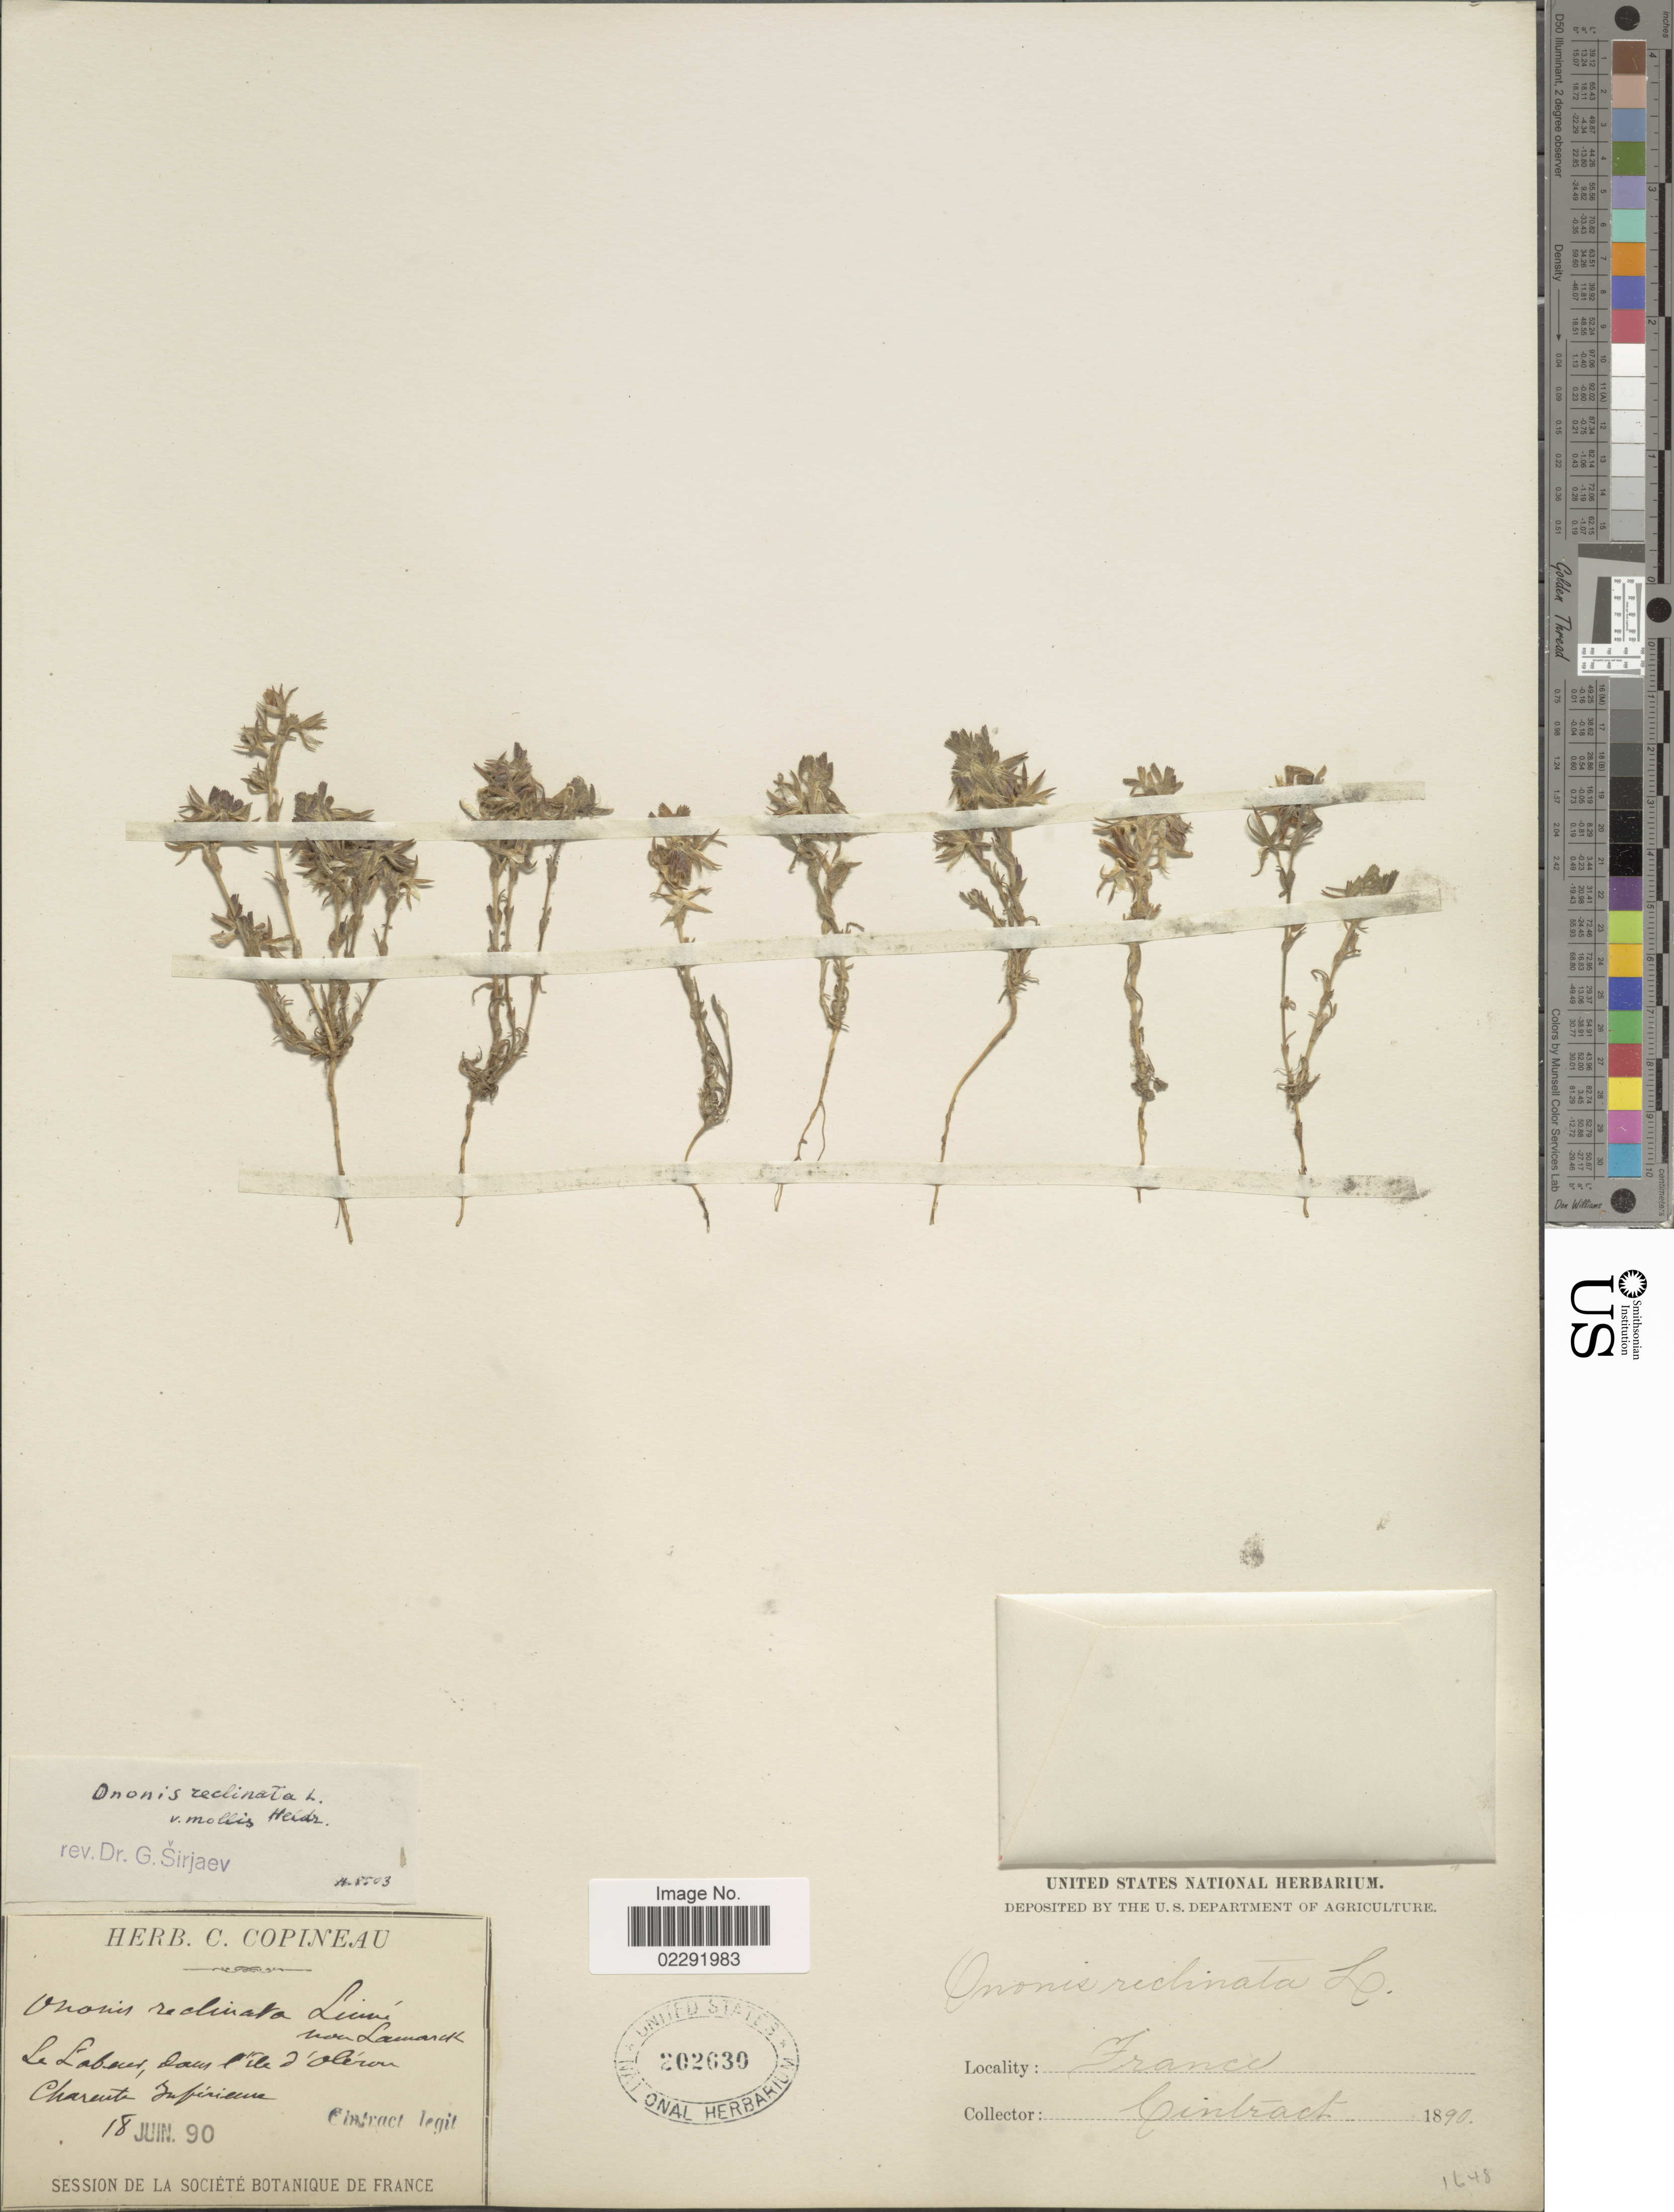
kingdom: Plantae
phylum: Tracheophyta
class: Magnoliopsida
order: Fabales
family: Fabaceae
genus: Ononis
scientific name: Ononis reclinata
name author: L.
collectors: Cintract, --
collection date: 1890-06-18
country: France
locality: Le Labeur, dans l'ile d'Oléron, Charente Inférieure.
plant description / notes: Corrected "La Sabacer, dans l'ile d'Oleron Charente Jupirieum" to "Le Labeur, dans l'ile d'Oléron, Charente Inférieure."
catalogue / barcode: US 202639